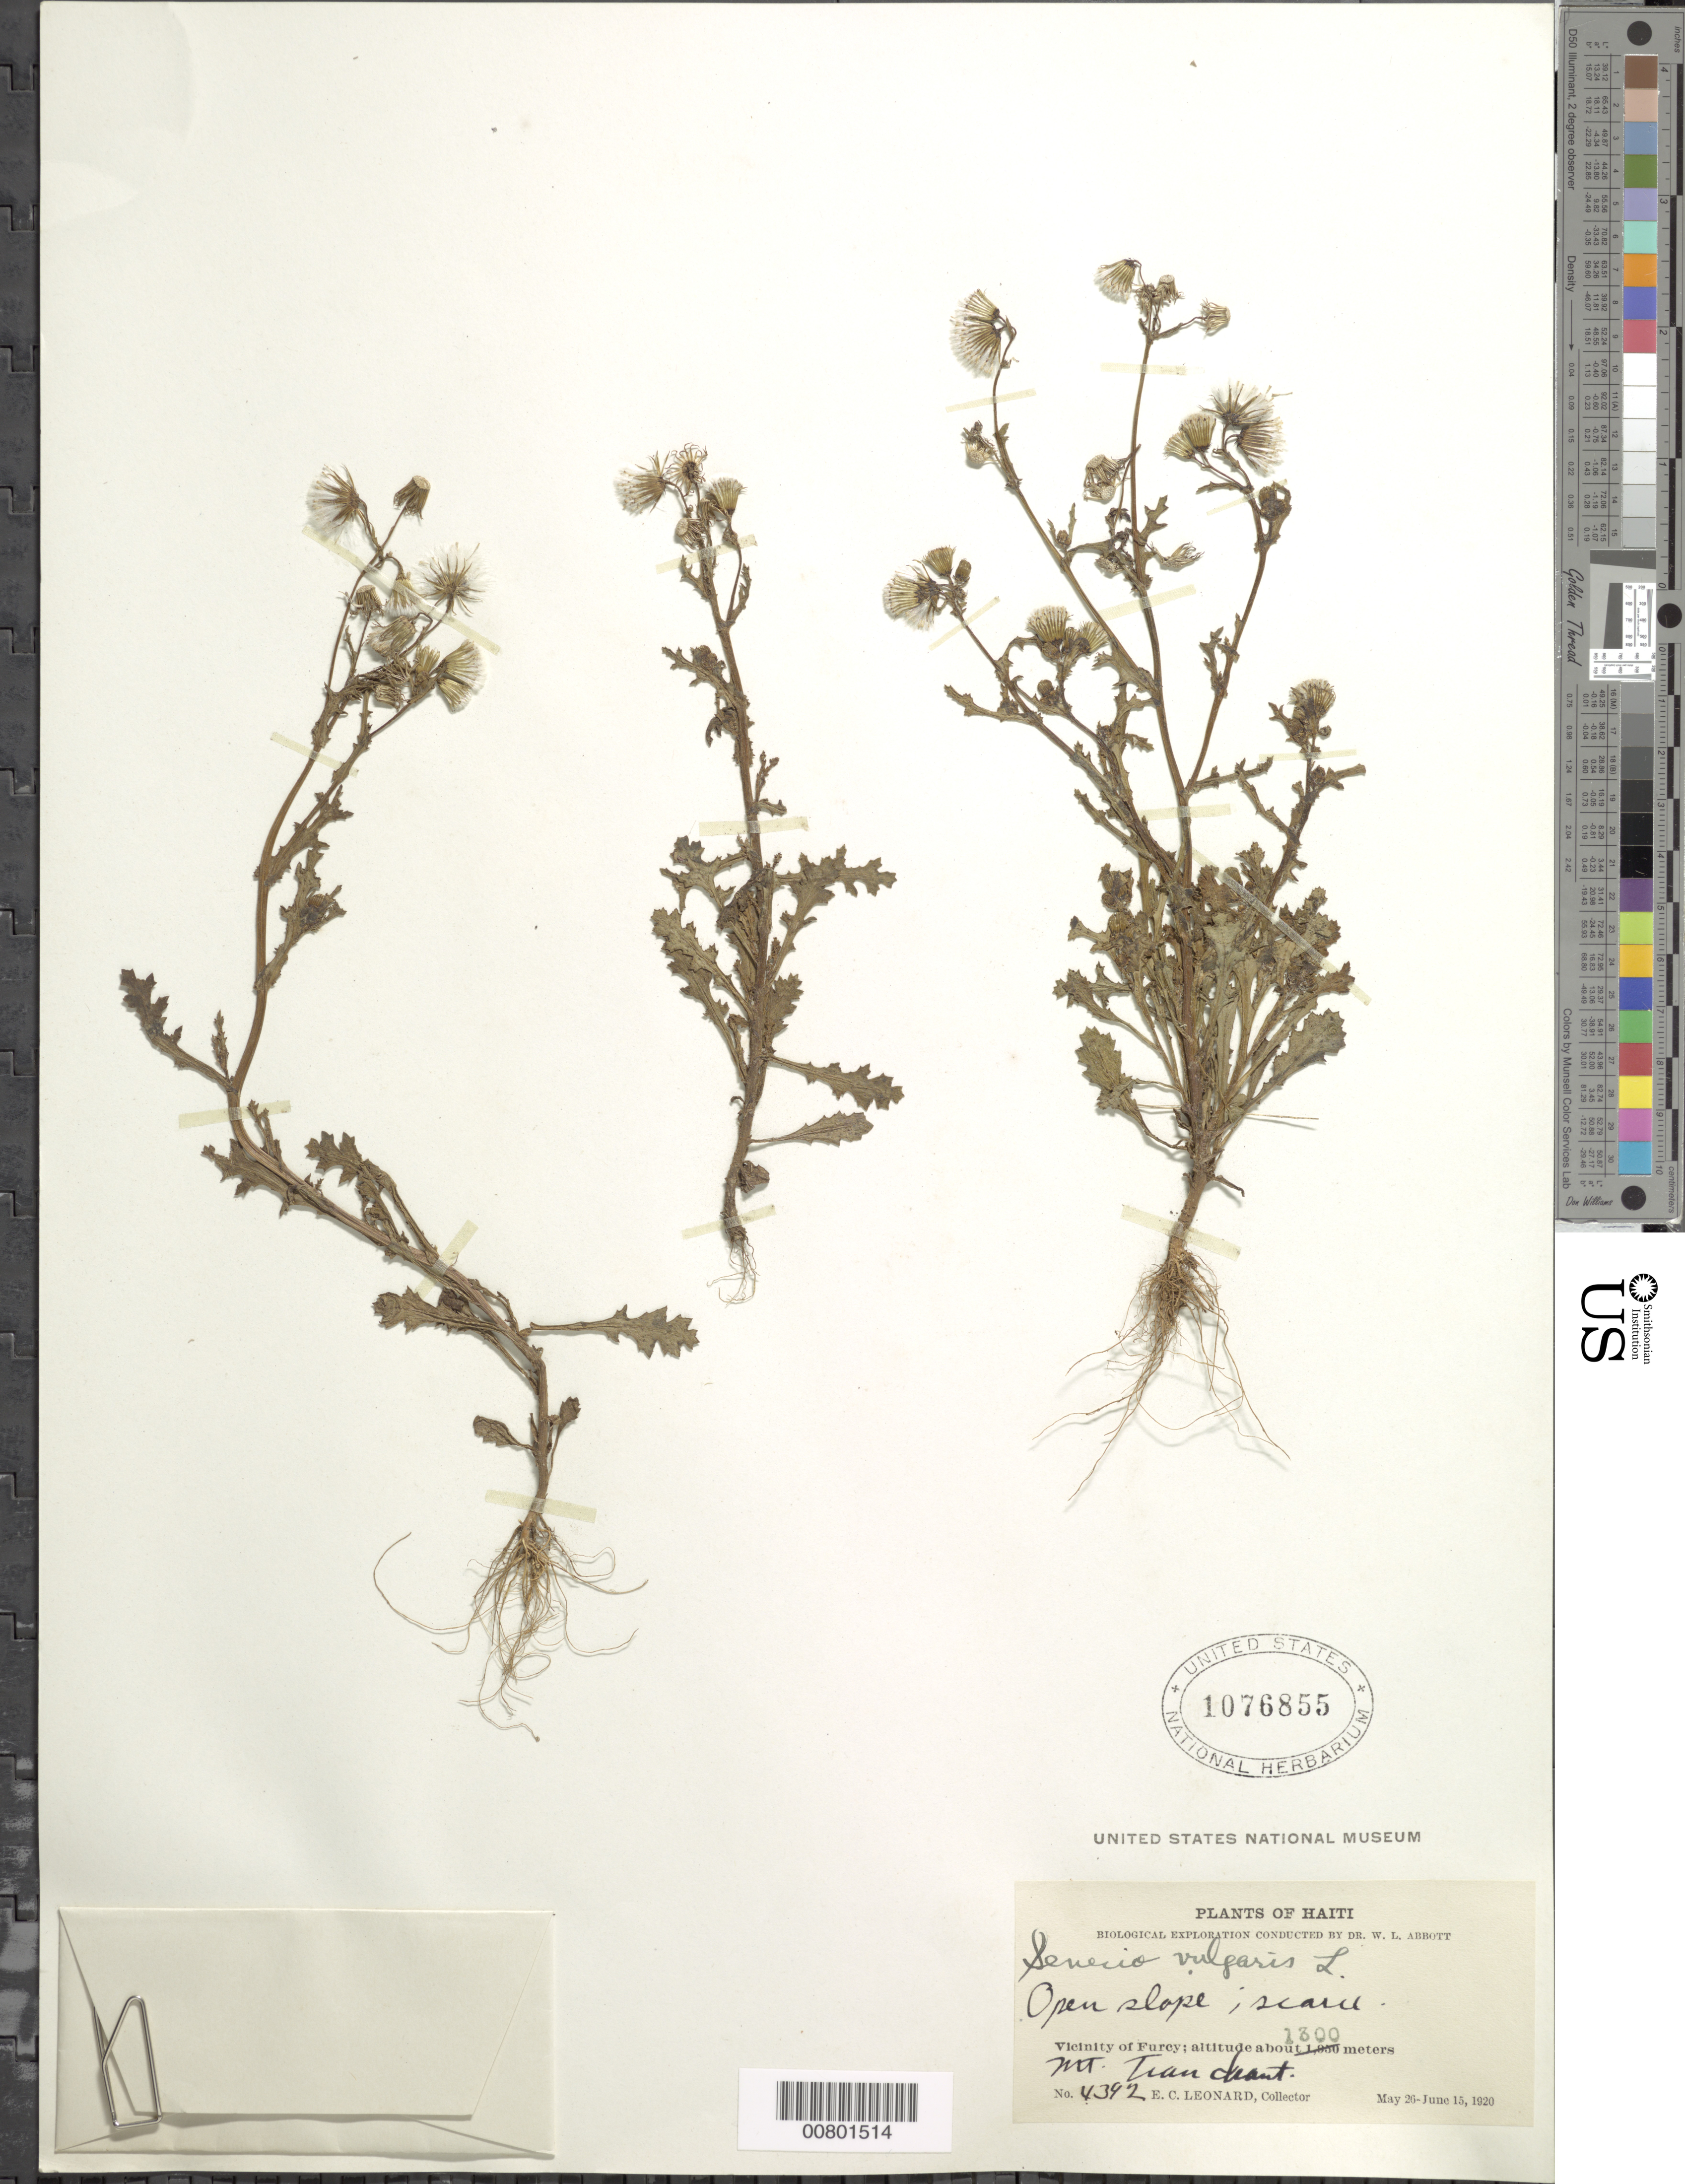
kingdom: Plantae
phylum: Tracheophyta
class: Magnoliopsida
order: Asterales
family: Asteraceae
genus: Senecio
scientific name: Senecio vulgaris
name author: L.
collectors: E. C. Leonard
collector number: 4392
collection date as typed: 20 May 1920 to 15 Jun 1920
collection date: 1920-05-20/1920-06-15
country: Haiti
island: Hispaniola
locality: Vicinity of Furcy, open slope. Mt. Tranchant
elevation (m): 1300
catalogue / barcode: US 1076855